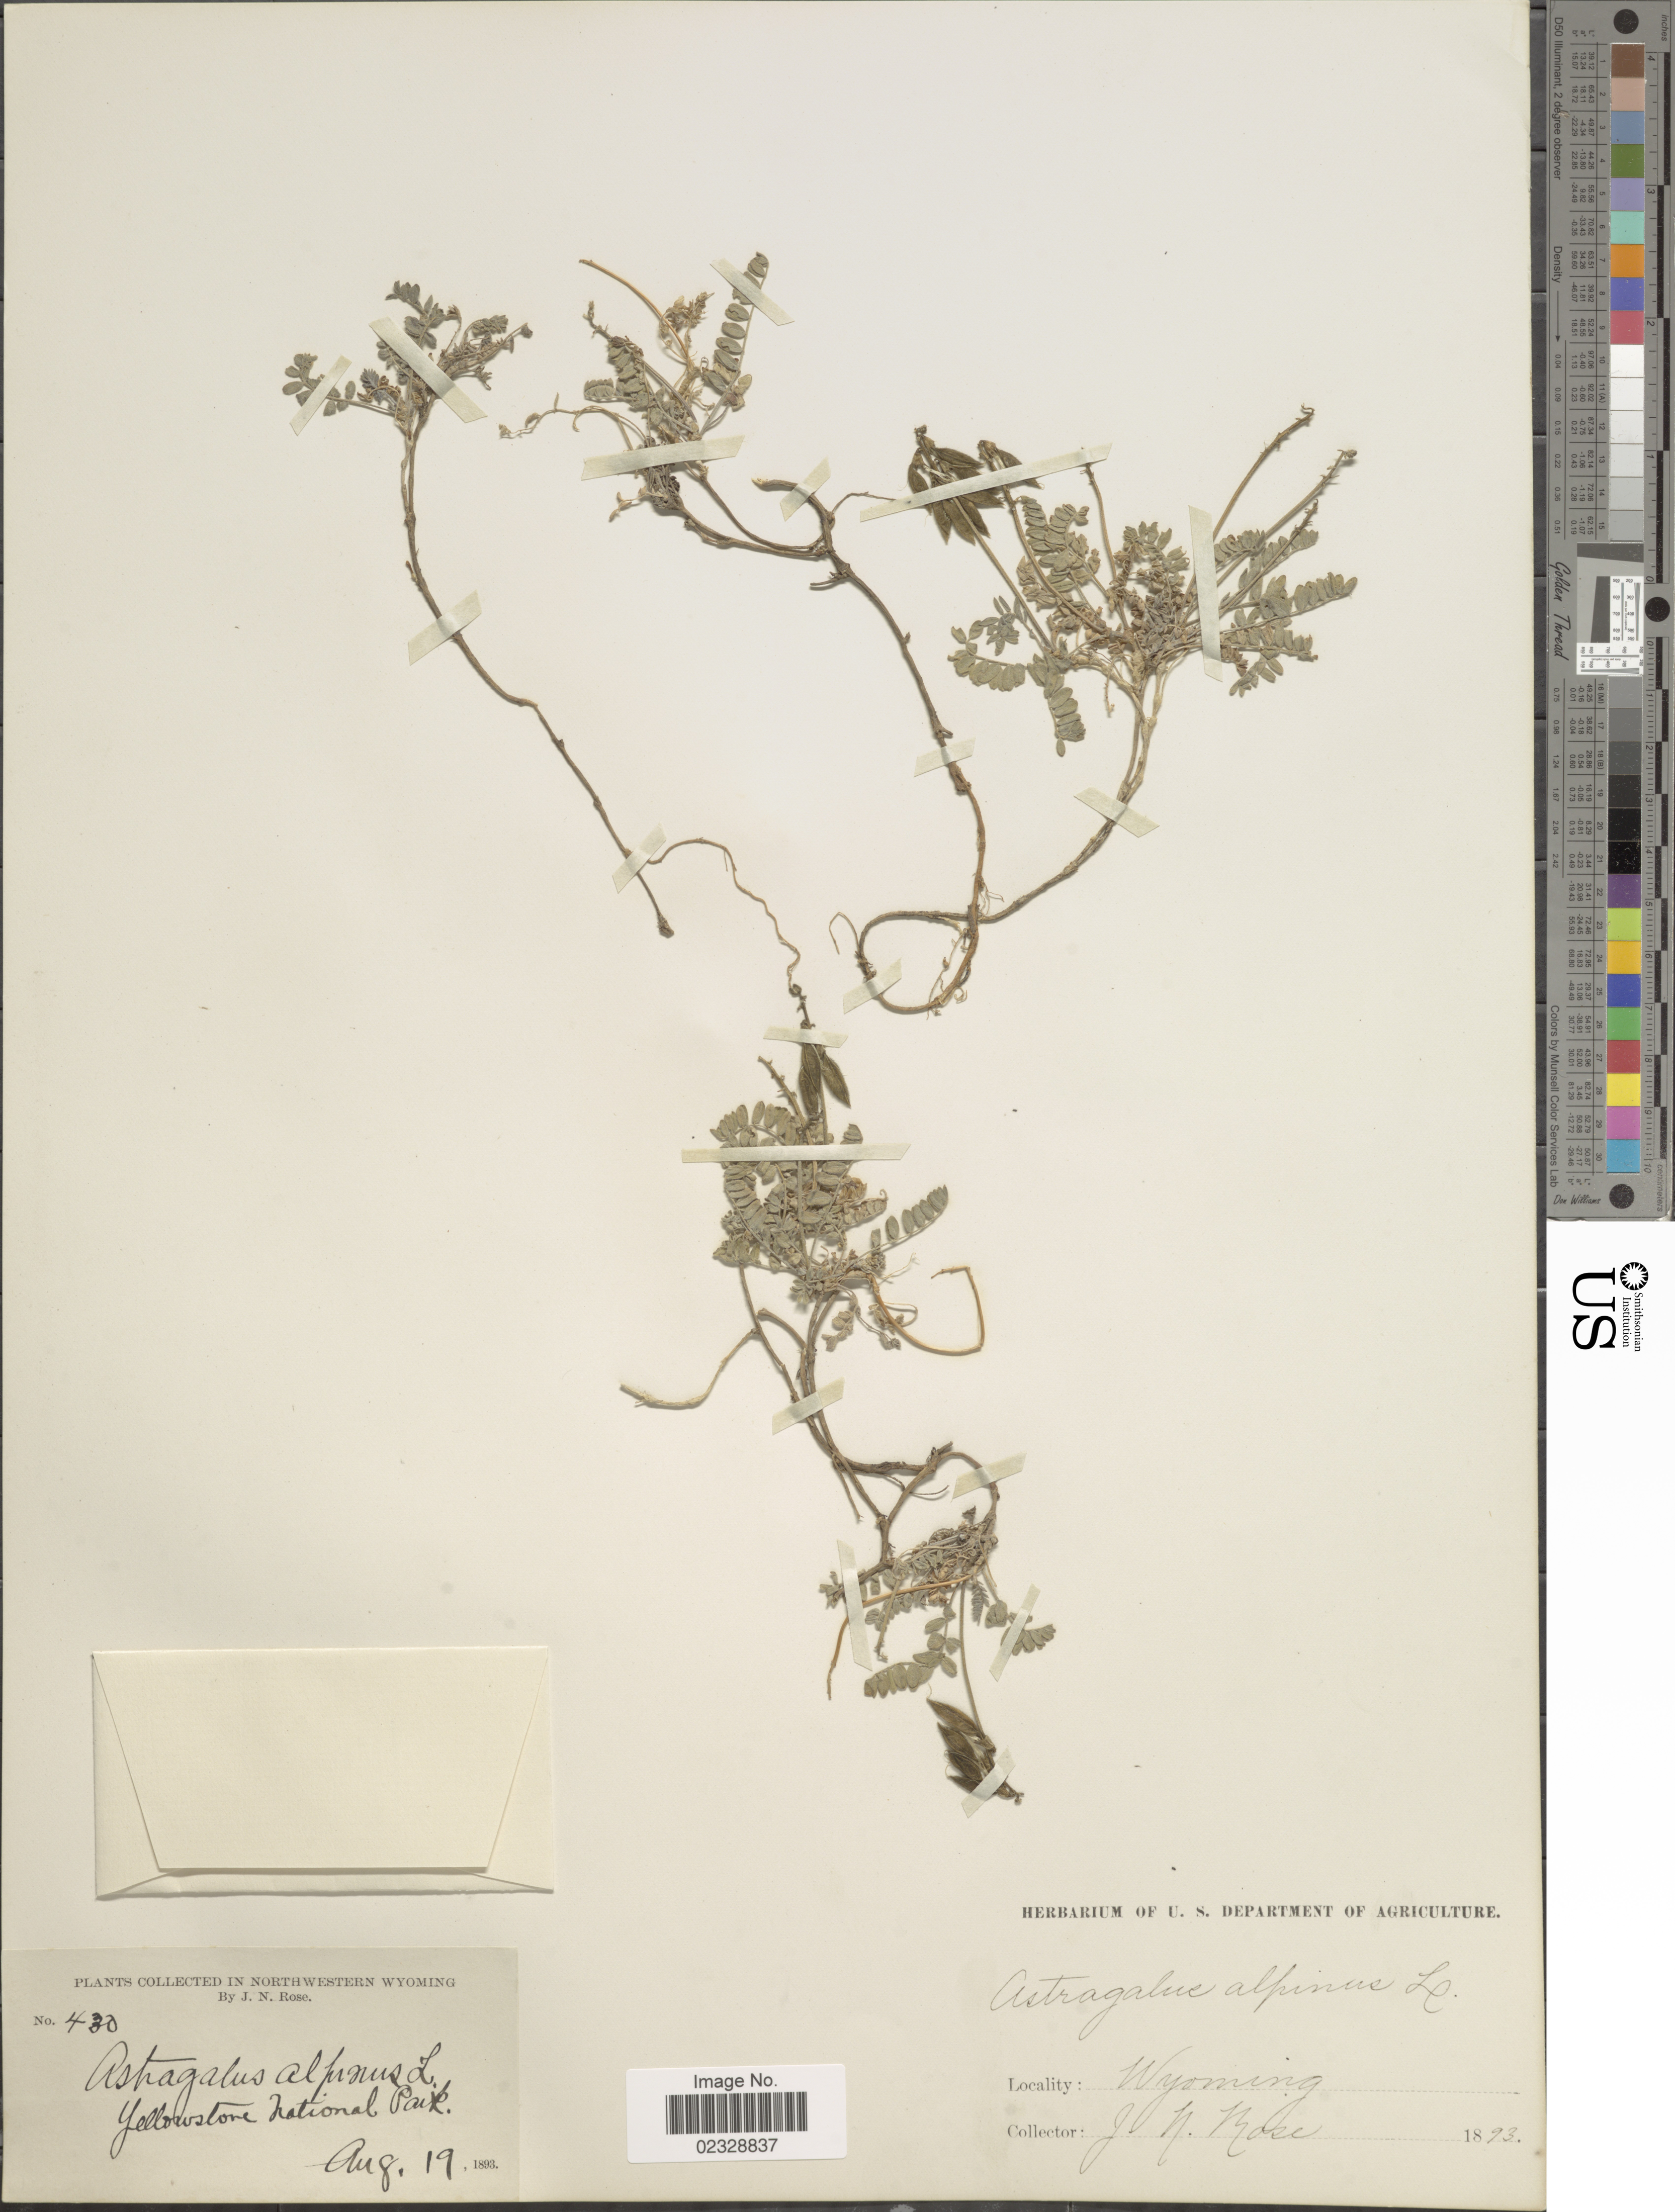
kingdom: Plantae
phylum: Tracheophyta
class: Magnoliopsida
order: Fabales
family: Fabaceae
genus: Astragalus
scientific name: Astragalus alpinus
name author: L.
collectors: J. N. Rose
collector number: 430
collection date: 1893-08-19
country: United States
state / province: Wyoming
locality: Yellowstone National Park